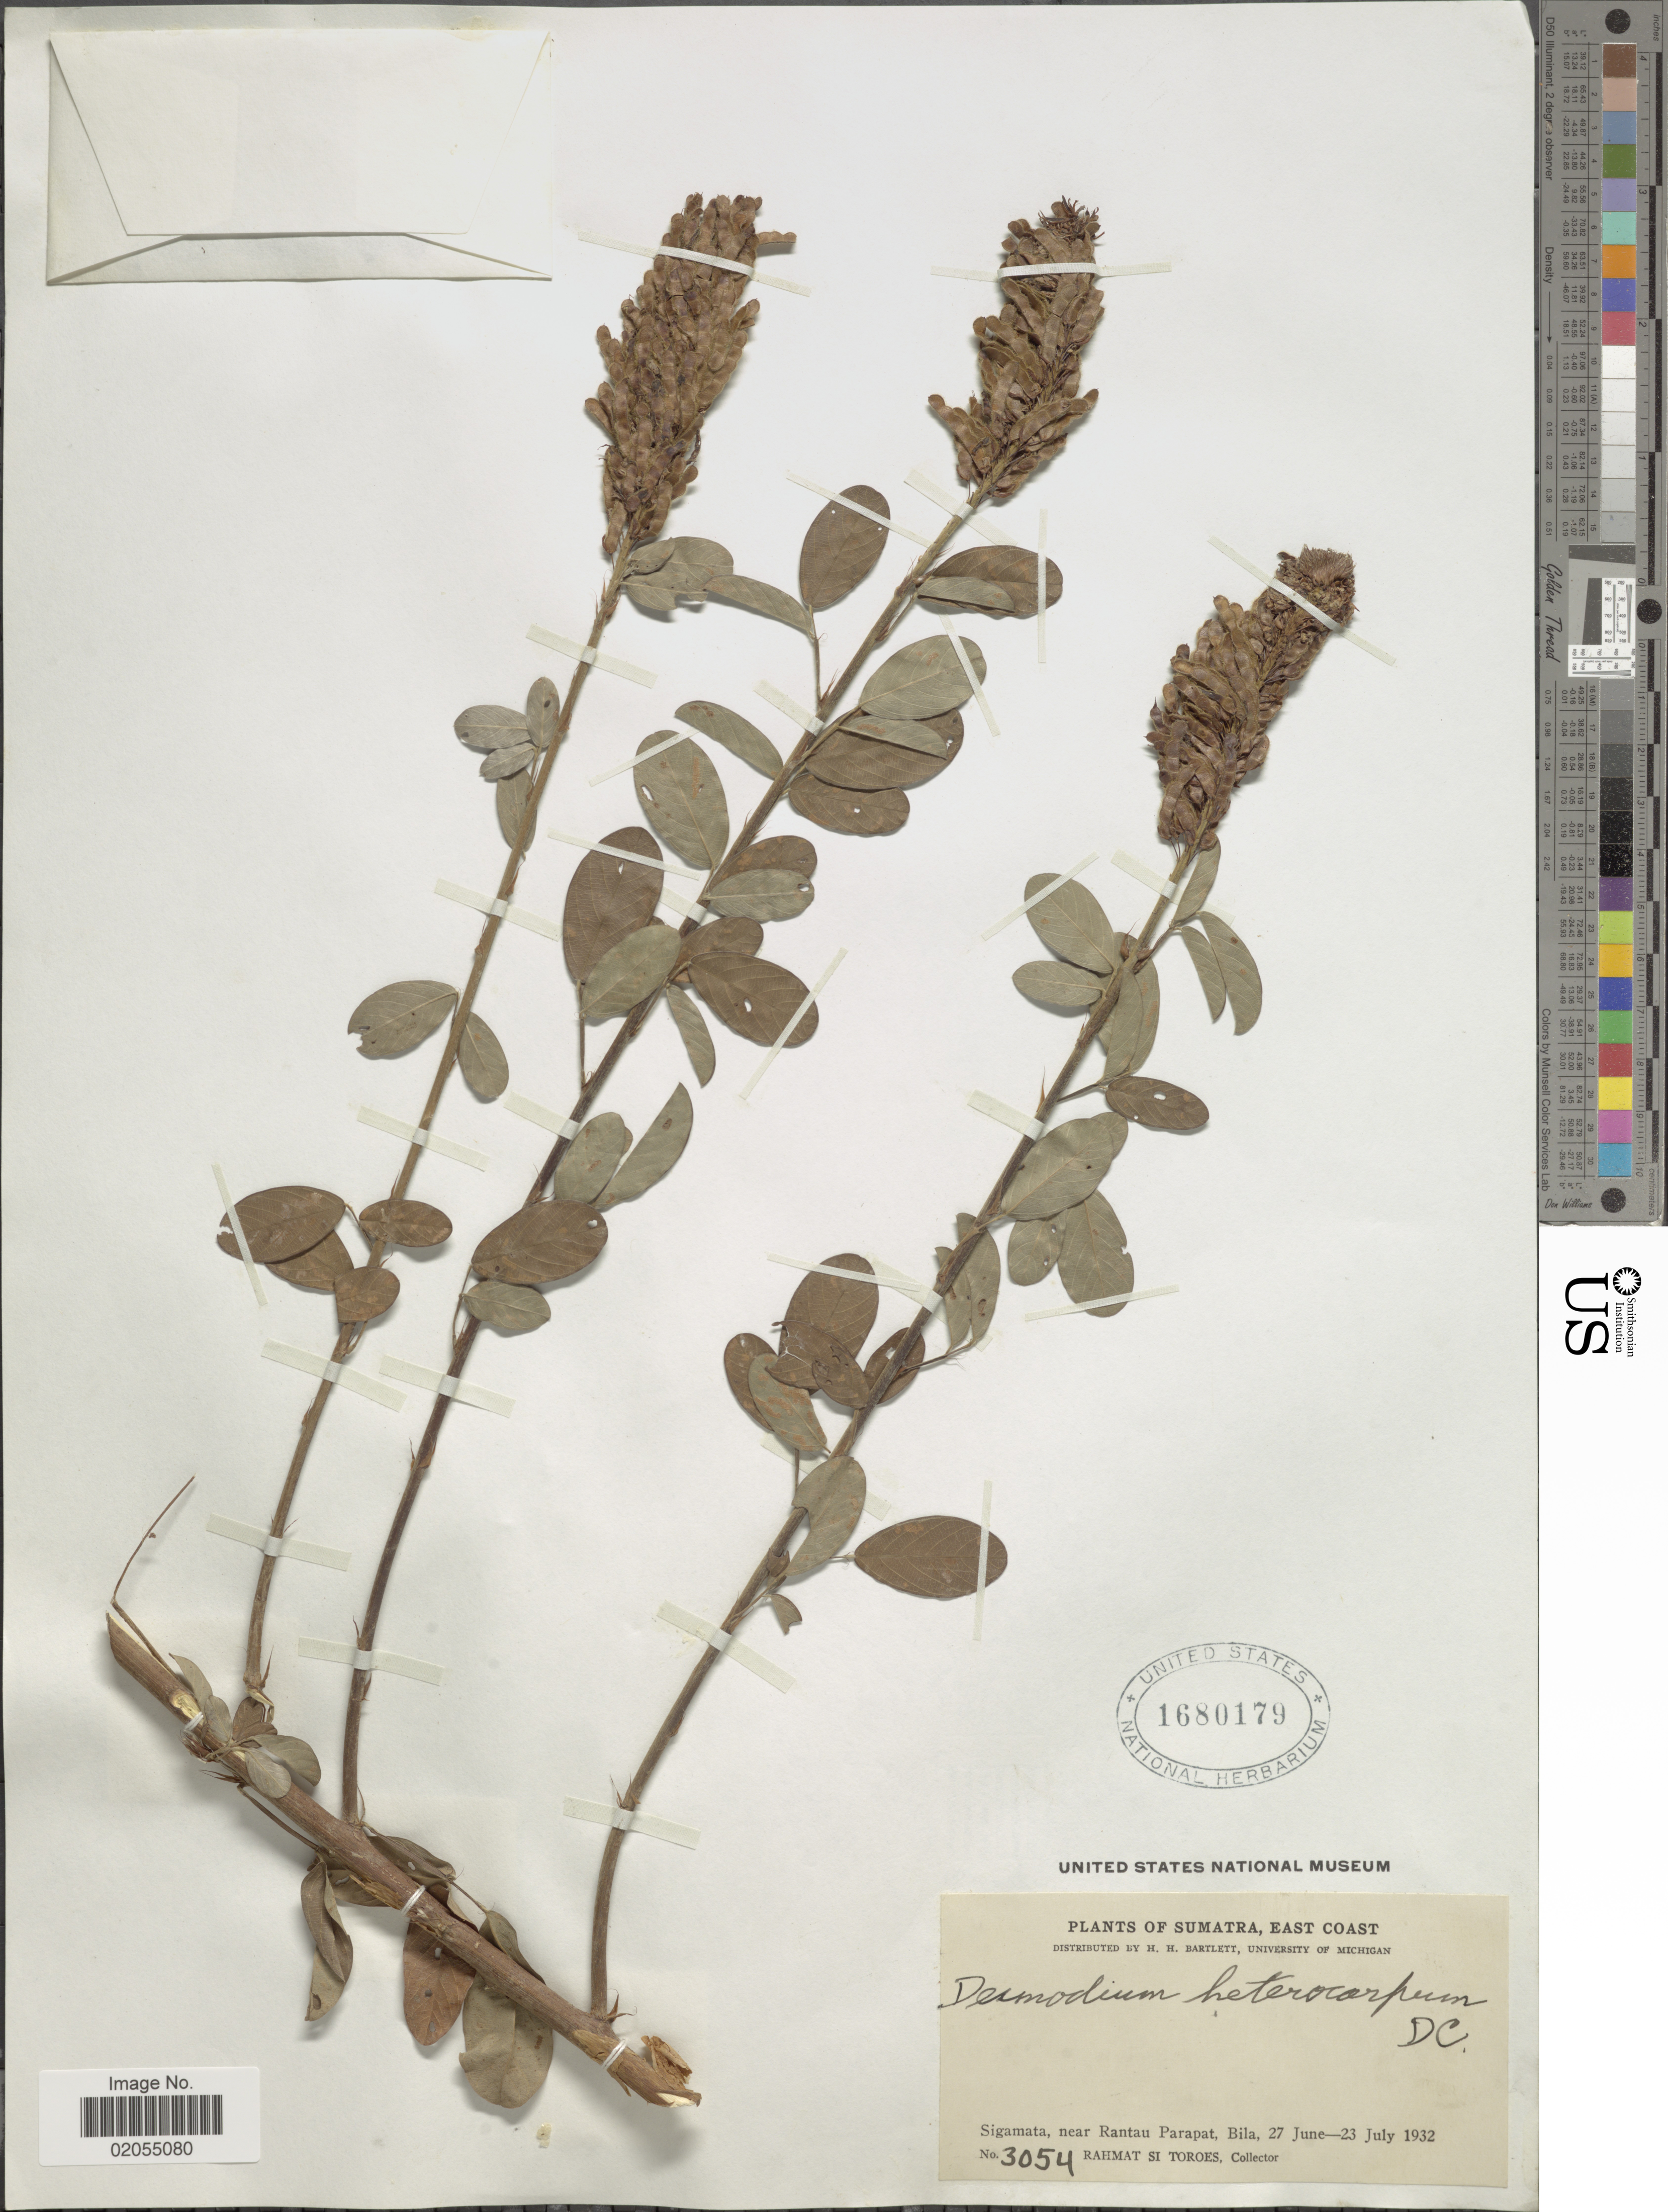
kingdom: Plantae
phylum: Tracheophyta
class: Magnoliopsida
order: Fabales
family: Fabaceae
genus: Grona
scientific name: Grona heterocarpos var. strigosa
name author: (Meeuwen) H. Ohashi & K. Ohashi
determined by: Strong, Mark T., (BOT), Smithsonian Institution - National Museum of Natural History (UNITED STATES)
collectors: Rahmat Si Boeea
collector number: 3054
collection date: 1932-06-27/1932-07-23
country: Indonesia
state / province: Sumatra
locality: Sumatra, East Coast. Sigamata, near Rantau Parapat, Bila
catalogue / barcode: US 1680179